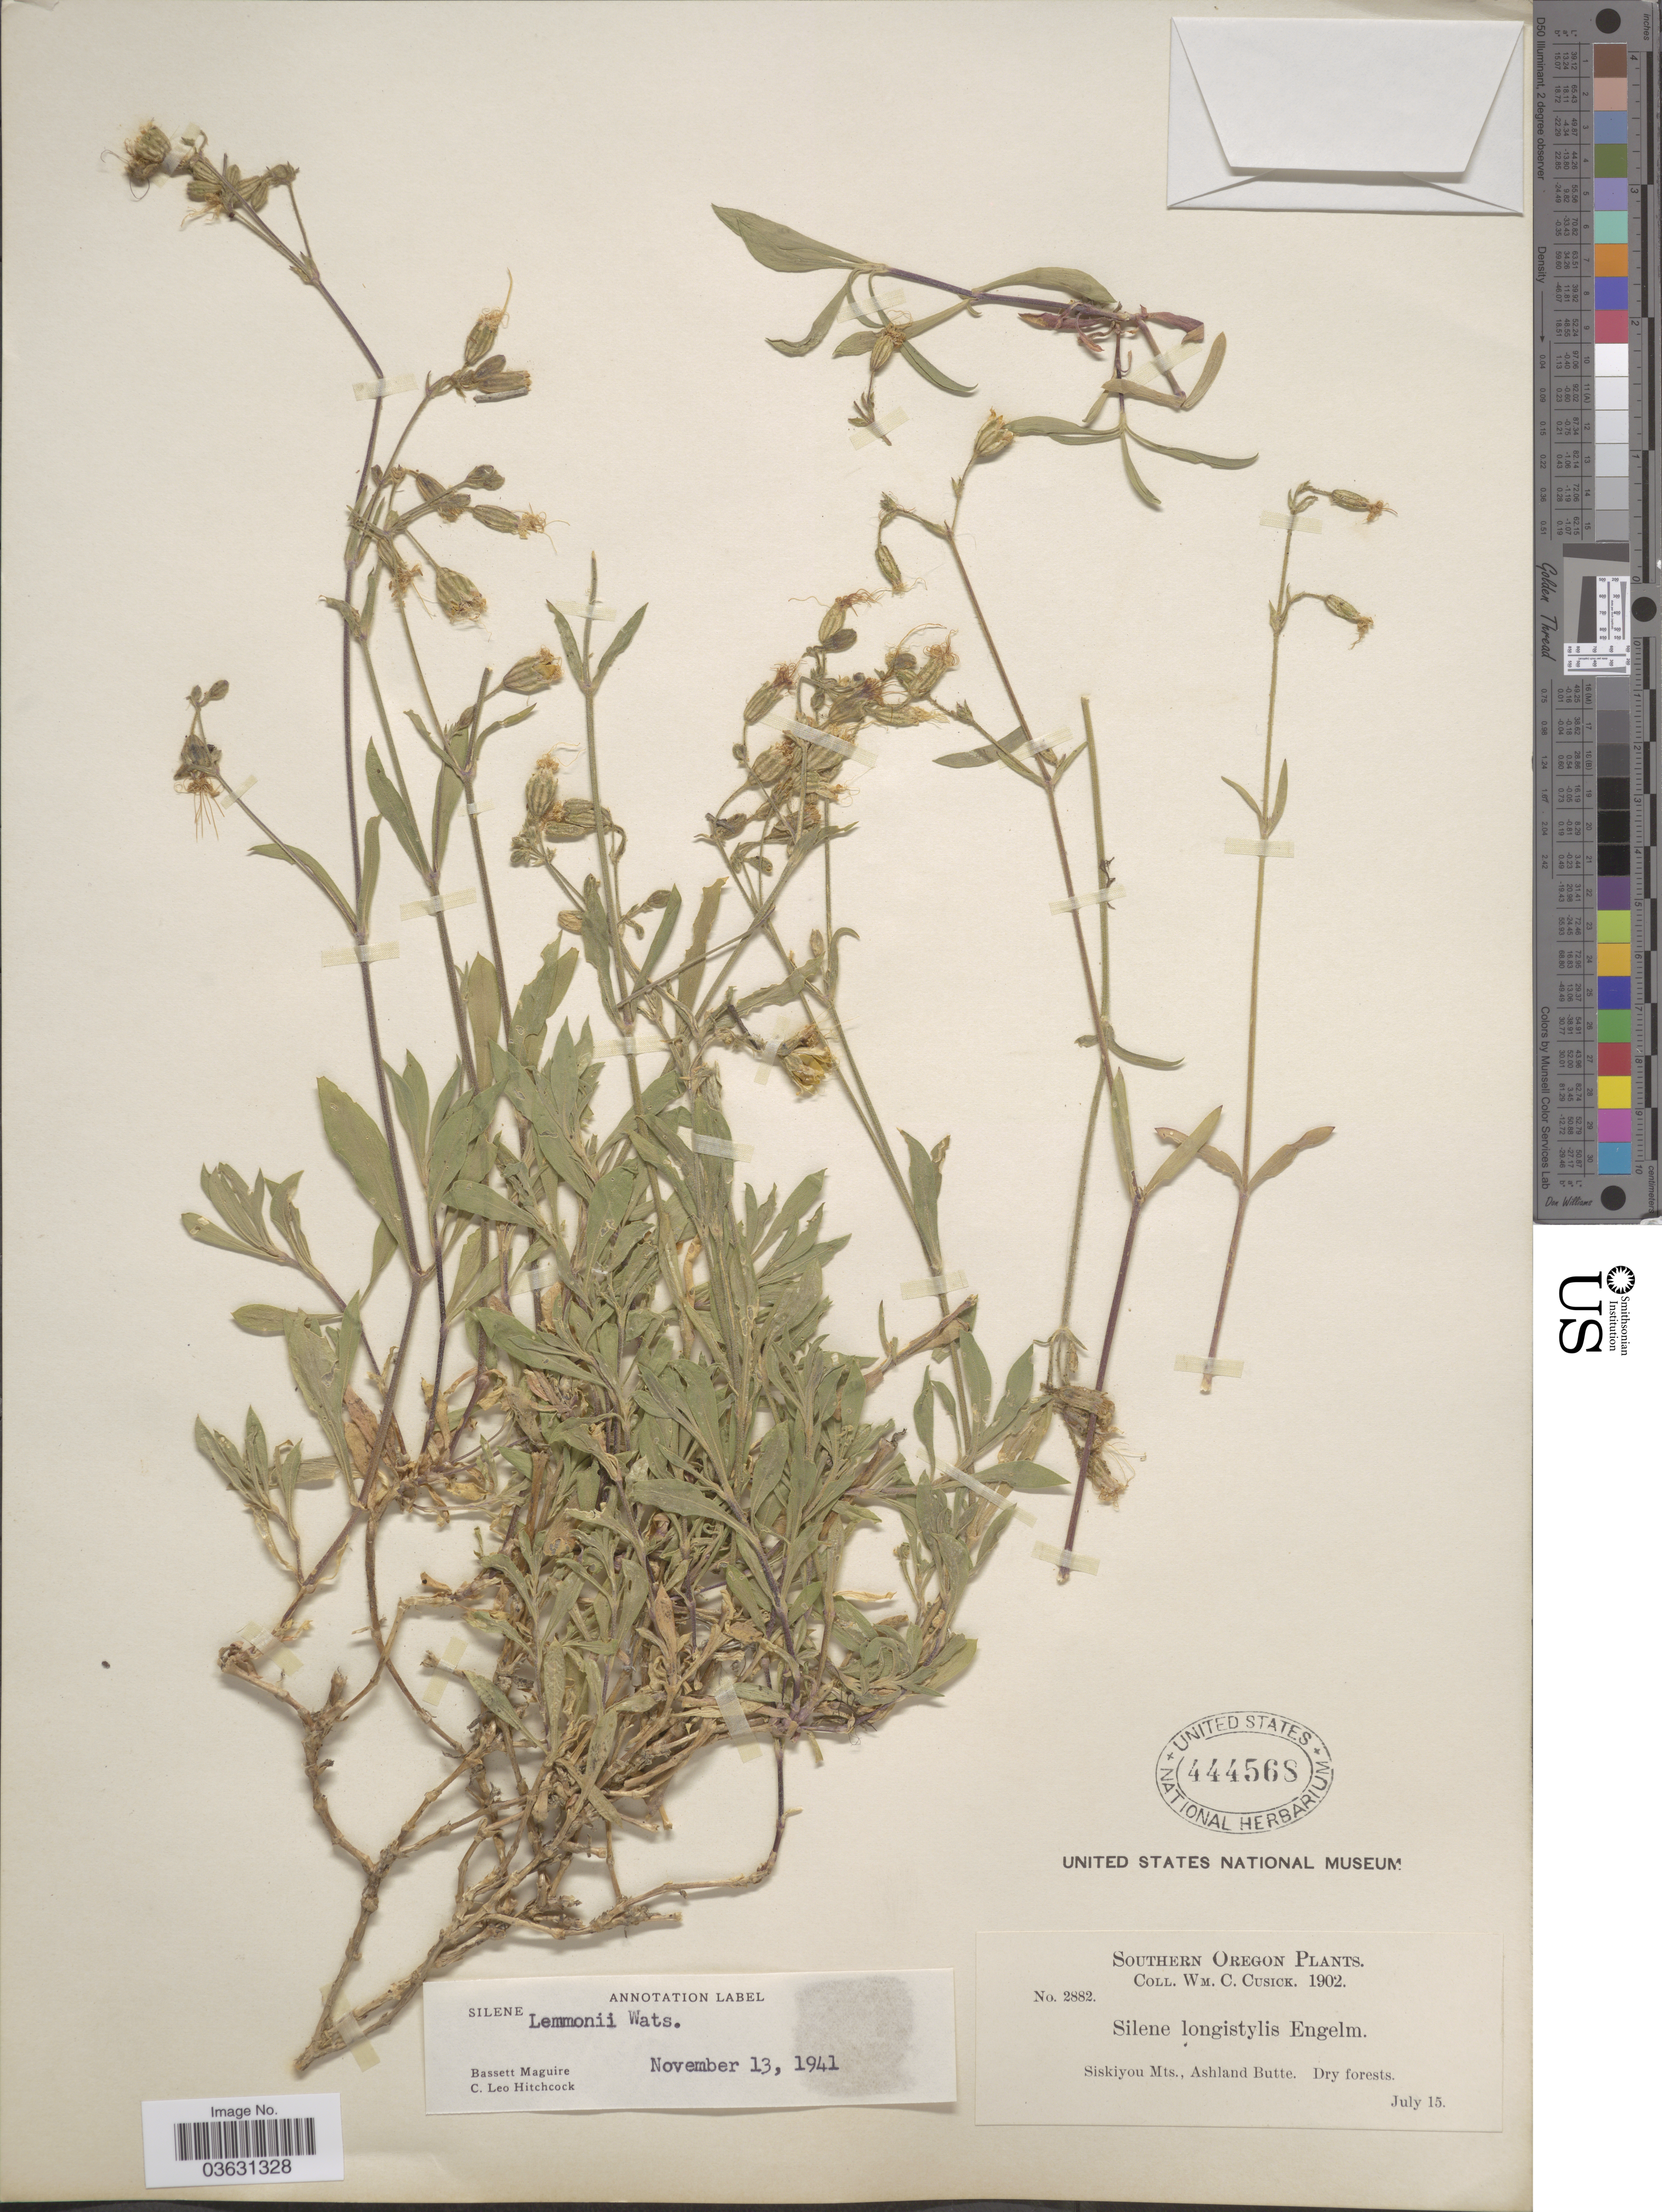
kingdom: Plantae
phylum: Tracheophyta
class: Magnoliopsida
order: Caryophyllales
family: Caryophyllaceae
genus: Silene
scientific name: Silene lemmonii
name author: S. Watson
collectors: W. C. Cusick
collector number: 2882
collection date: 1902-07-15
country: United States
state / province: Oregon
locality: Southern Oregon. Siskiyou Mts., Ashland Butte.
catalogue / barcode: US 444568